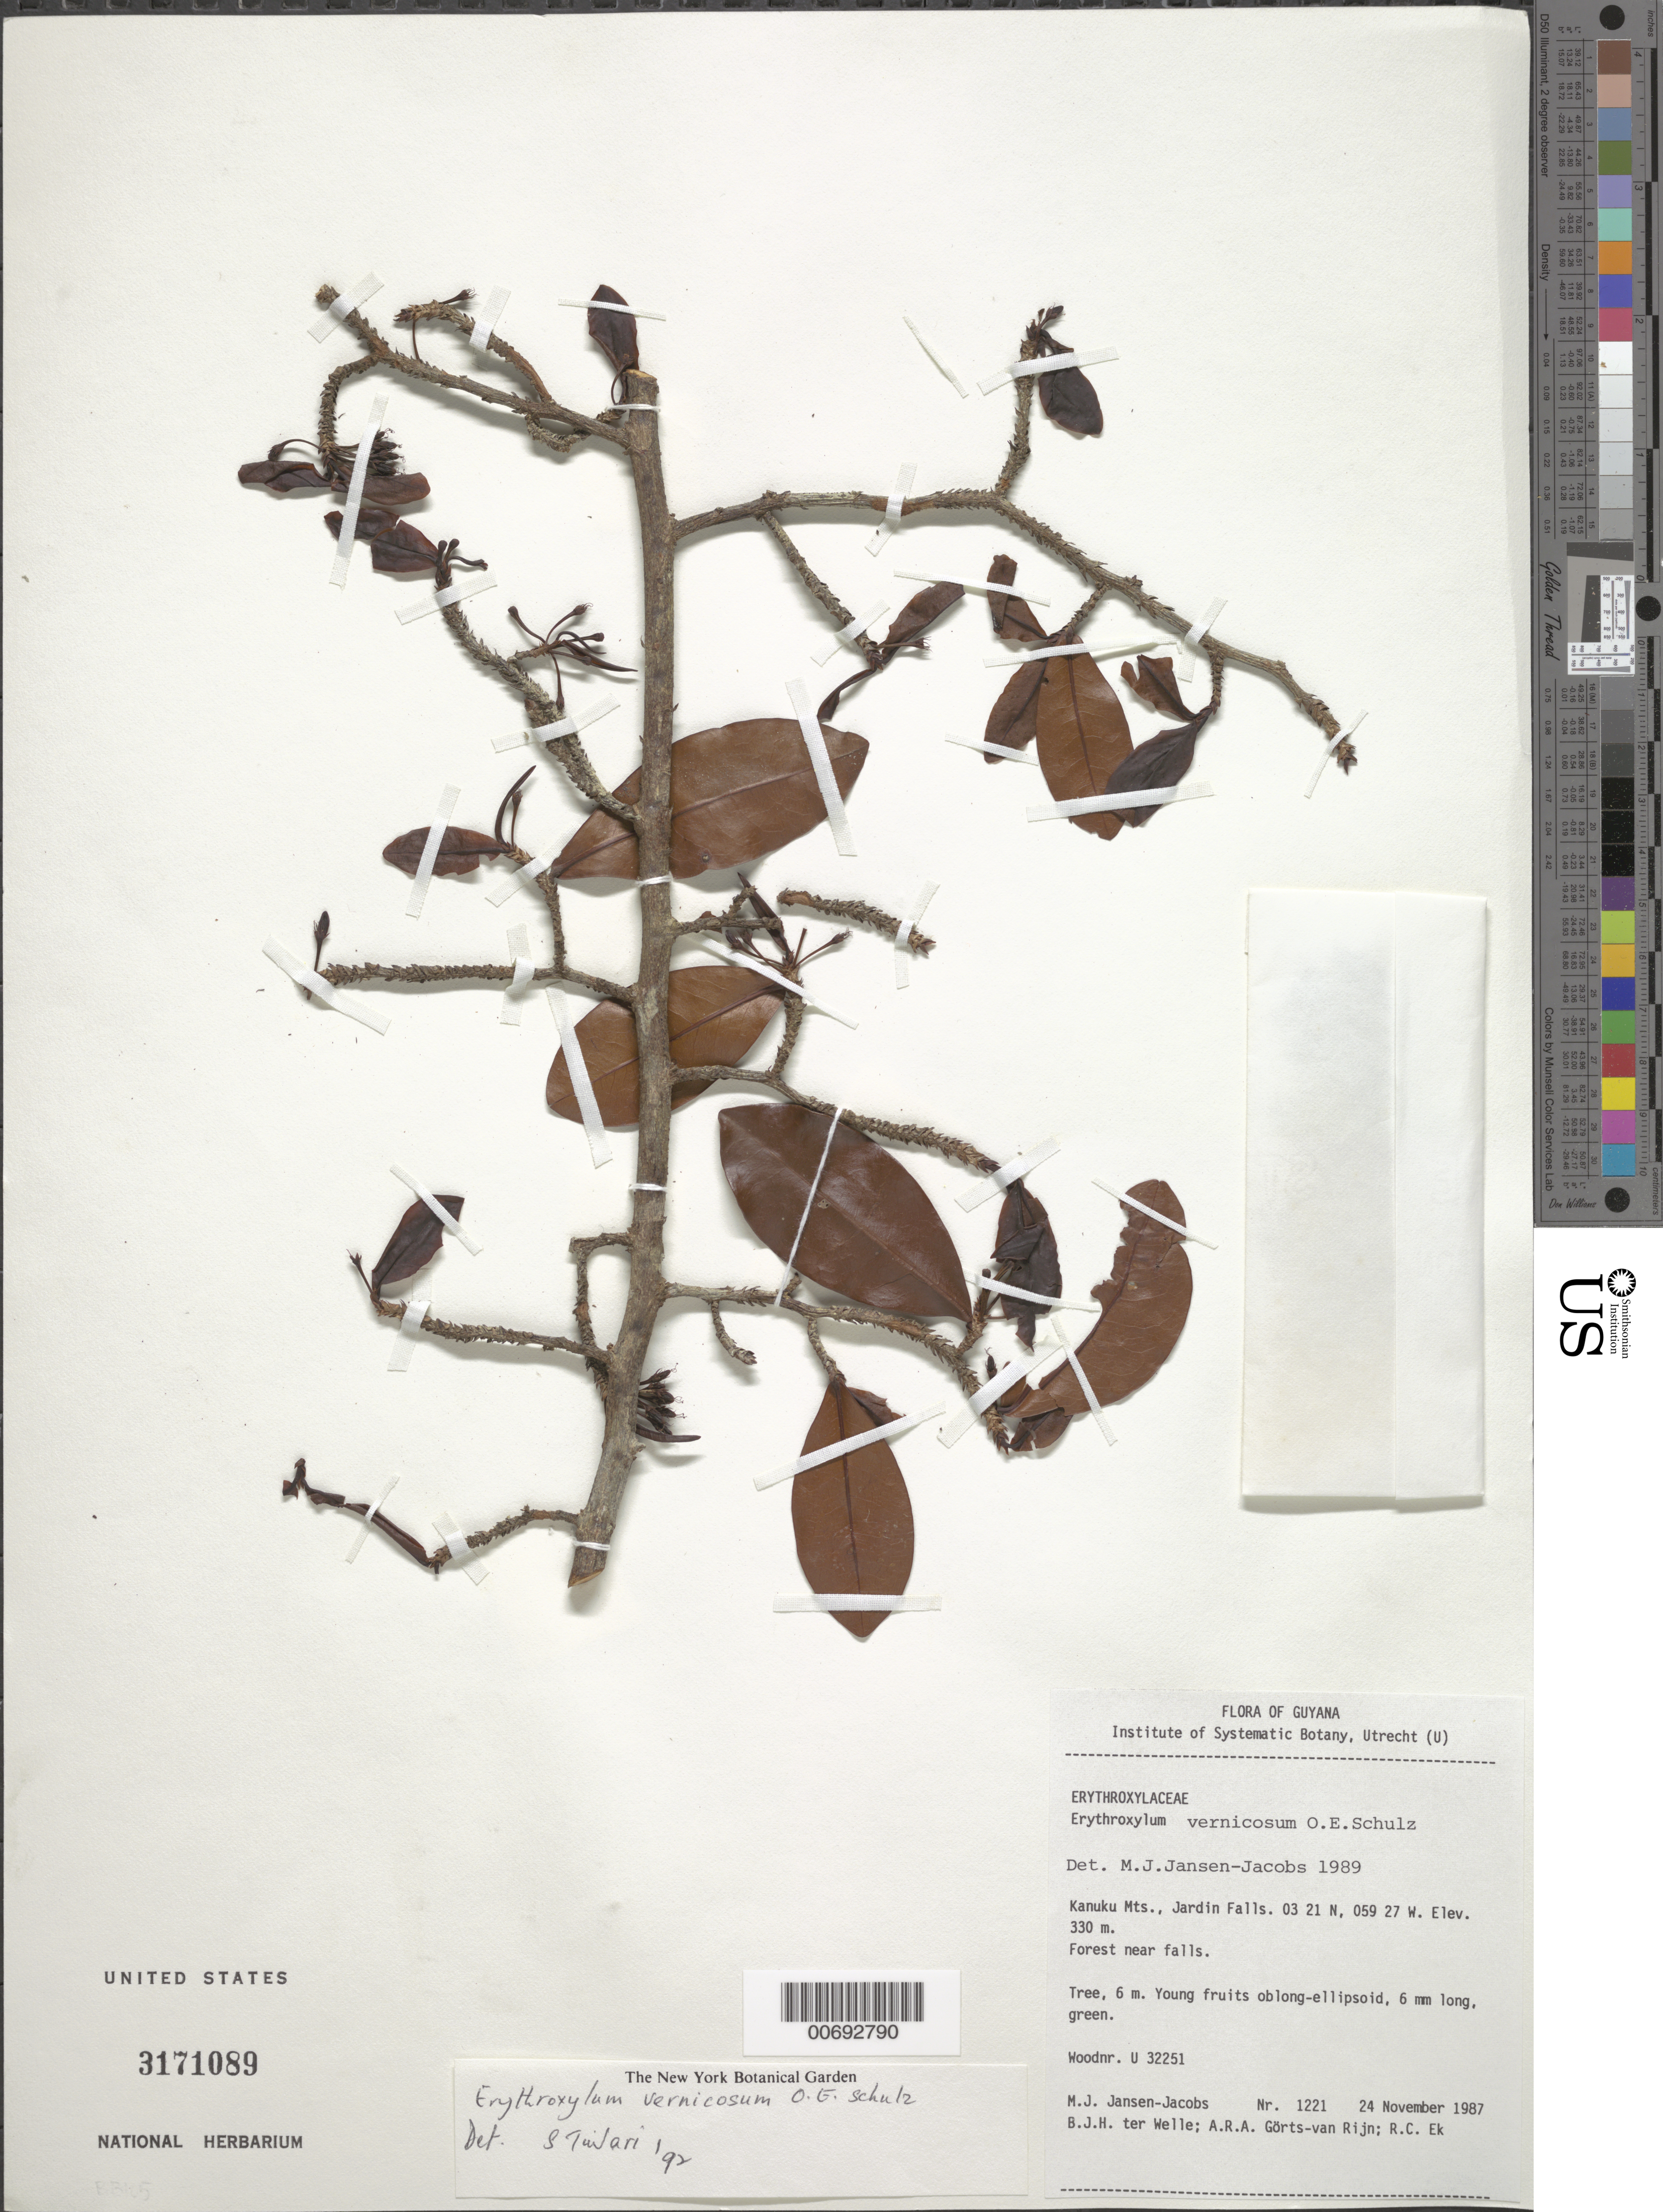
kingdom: Plantae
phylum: Tracheophyta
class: Magnoliopsida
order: Malpighiales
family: Erythroxylaceae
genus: Erythroxylum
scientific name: Erythroxylum vernicosum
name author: O.E. Schulz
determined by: Jansen-Jacobs, M. J., (U), Nationaal Herbarium Nederland, Utrecht University branch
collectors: M. J. Jansen-Jacobs, B. Welle, A. .R. A. Görts-van Rijn & R. C. Ek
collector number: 1221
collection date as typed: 24-Nov-87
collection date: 1987-11-24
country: Guyana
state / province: U. Takutu-U. Essequibo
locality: Kanuku Mts., Jardin Falls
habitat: Forest near falls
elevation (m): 330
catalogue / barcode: US 3171089